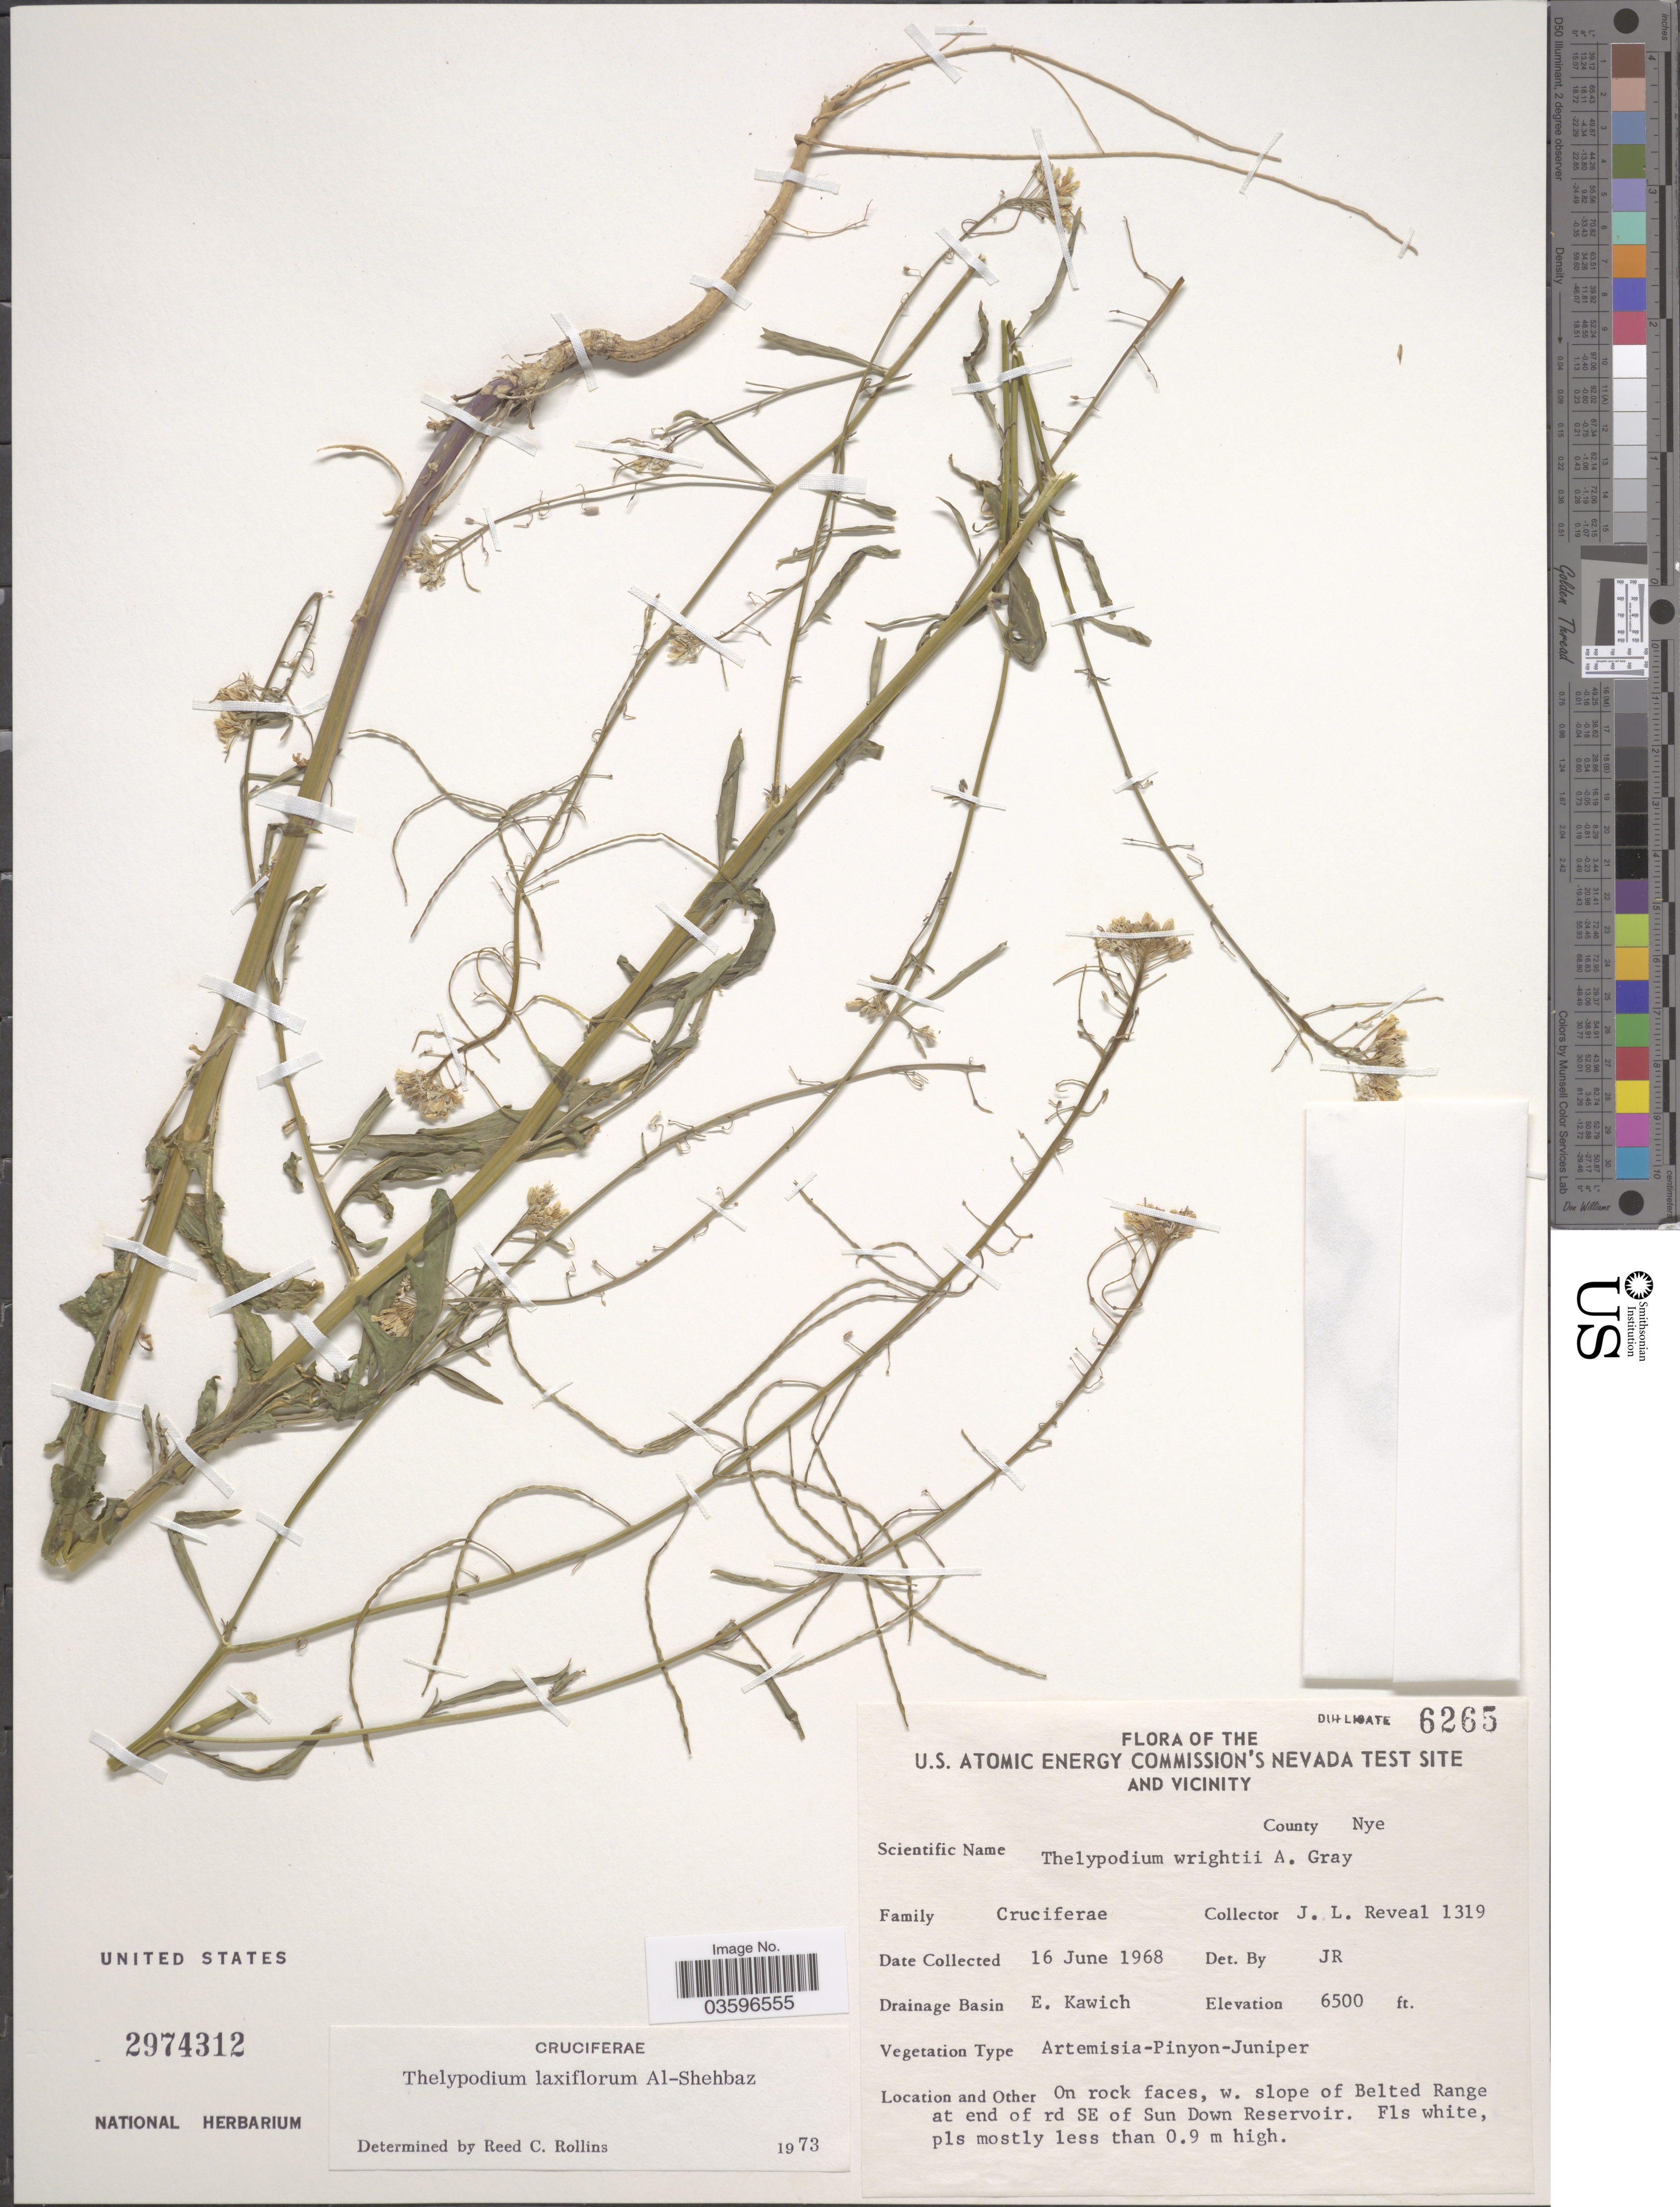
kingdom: Plantae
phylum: Tracheophyta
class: Magnoliopsida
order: Brassicales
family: Brassicaceae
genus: Thelypodium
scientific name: Thelypodium laxiflorum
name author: Al-Shehbaz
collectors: J. L. Reveal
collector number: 1319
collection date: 1968-06-16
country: United States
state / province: Nevada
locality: The U.S. Atomic Energy Commission's Nevada Test Site and Vicinity. County Nye. Drainage Basin E. Kawich. On rock faces, w. slope of Belted Range at end of rd SE of Sun Down Reservoir.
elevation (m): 1981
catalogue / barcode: US 2974312